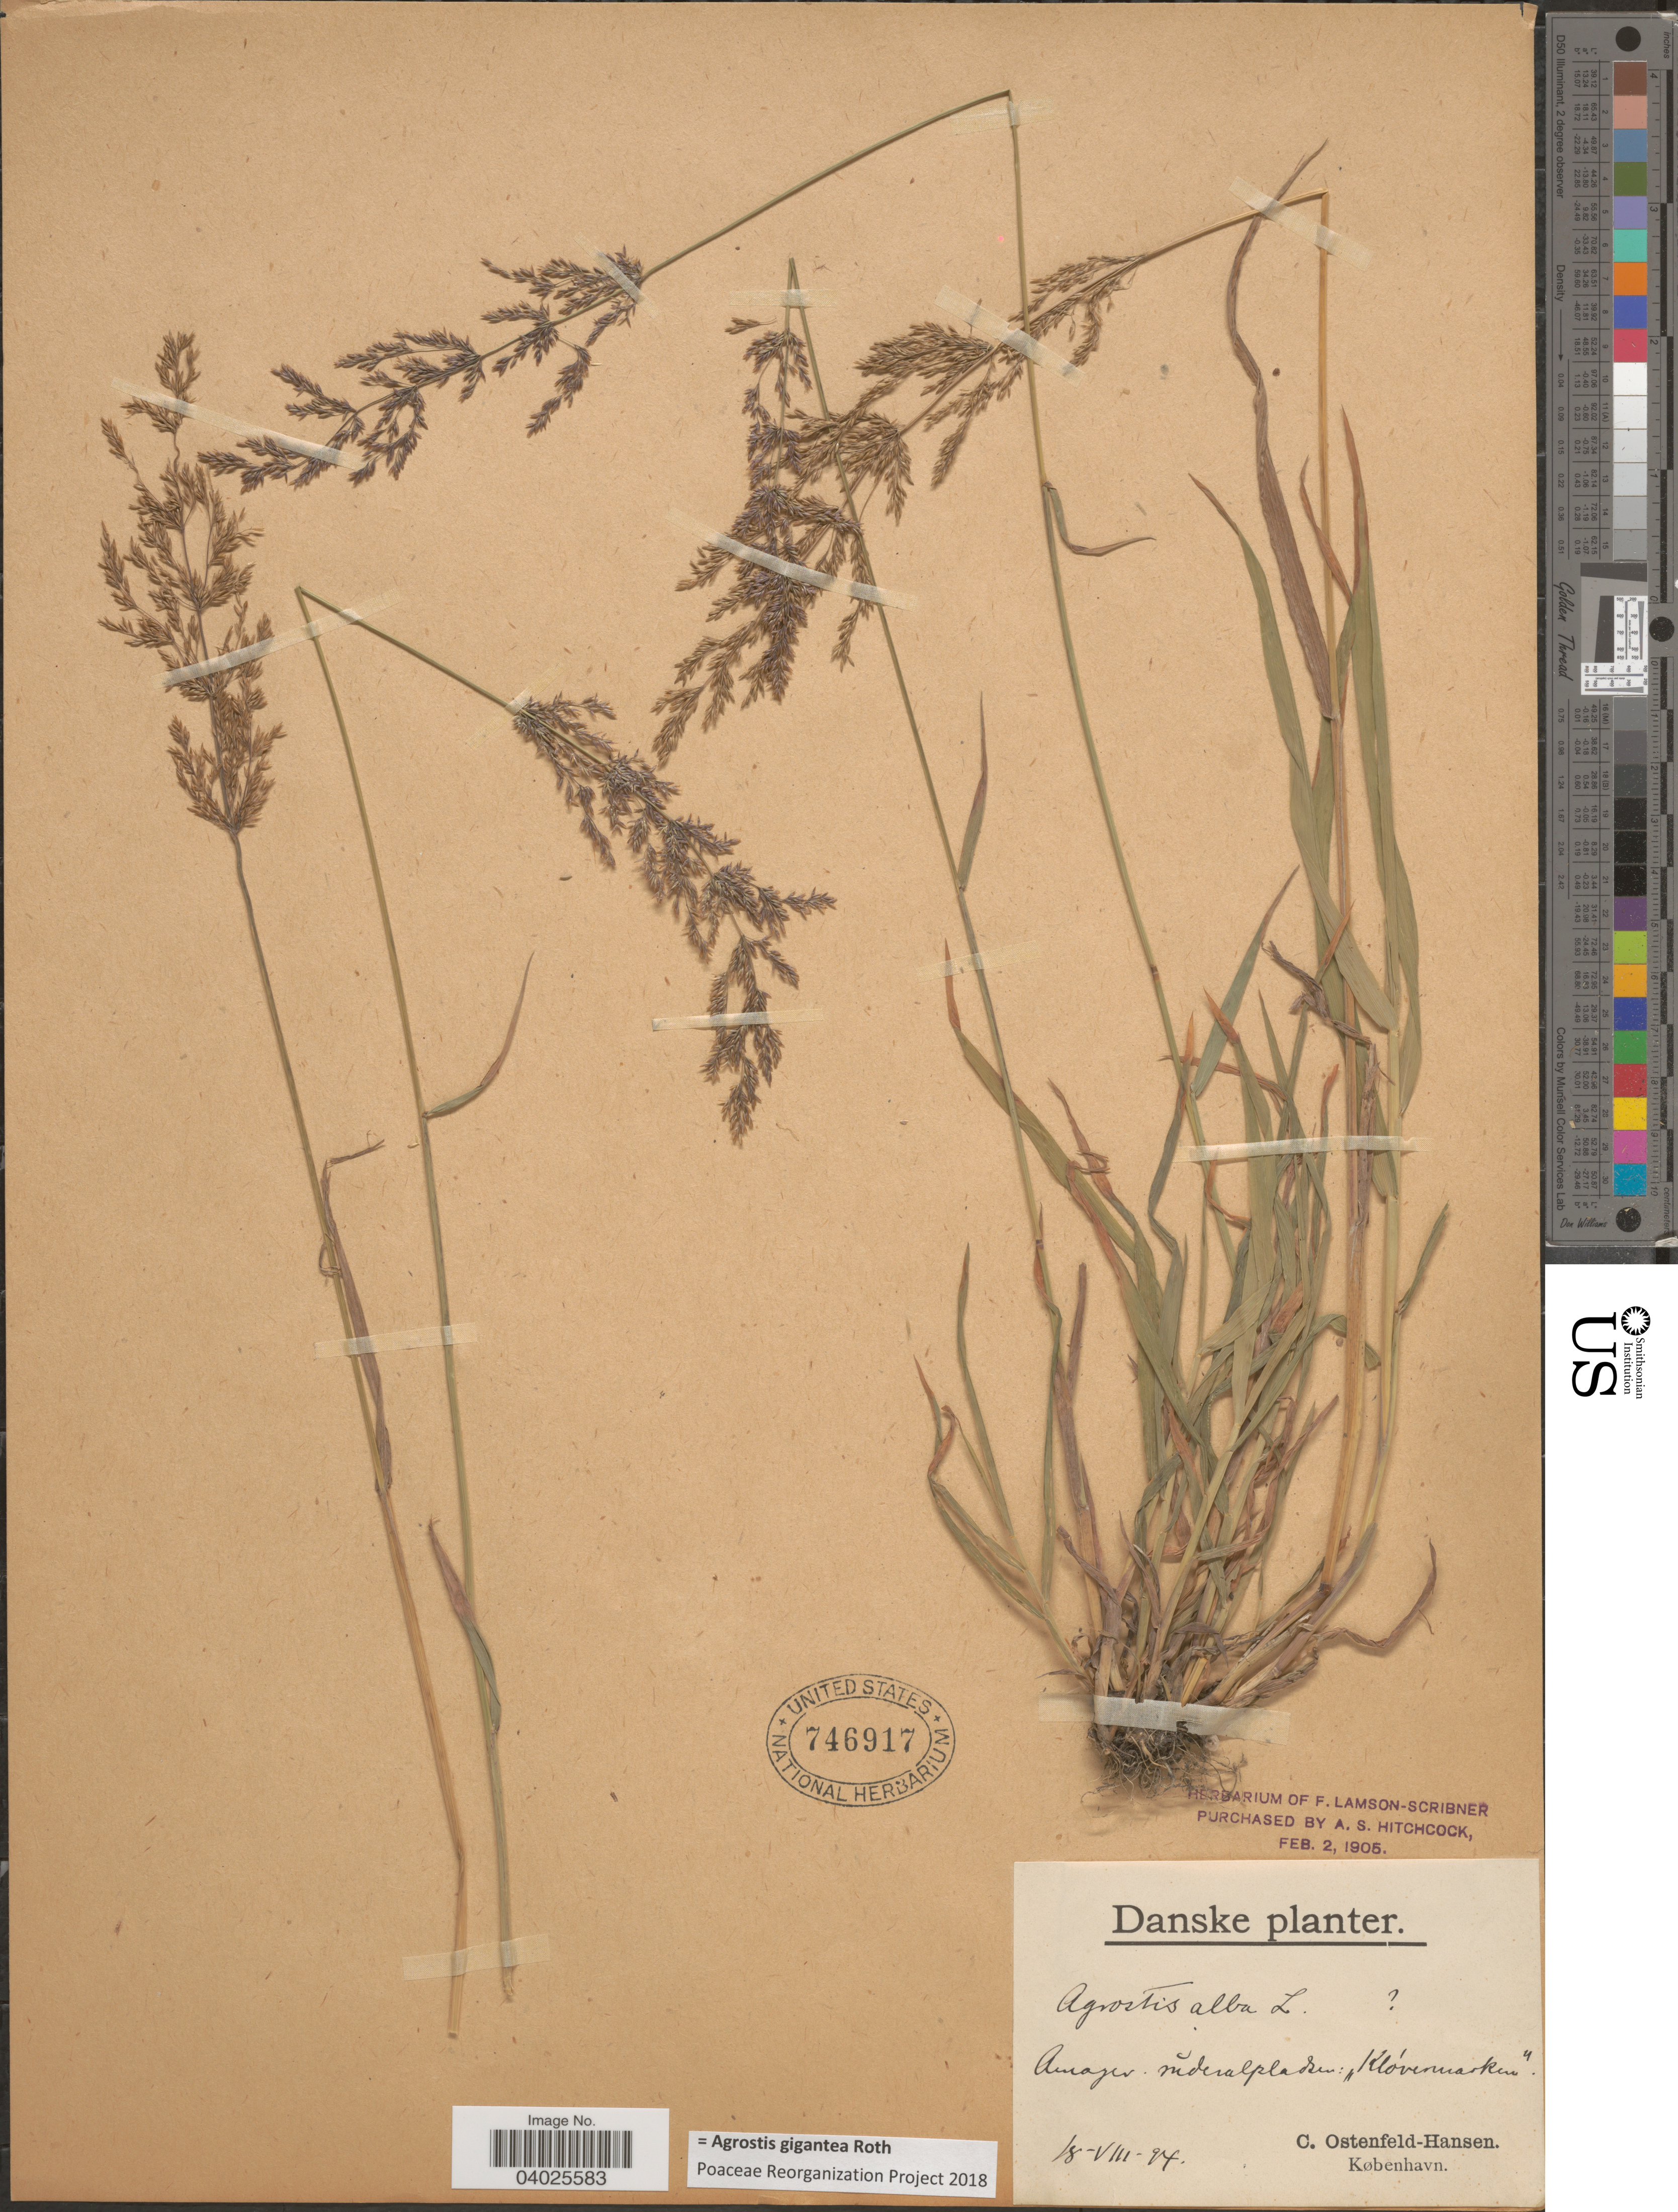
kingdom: Plantae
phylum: Tracheophyta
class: Liliopsida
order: Poales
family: Poaceae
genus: Agrostis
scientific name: Agrostis gigantea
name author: Roth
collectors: C. Ostenfeld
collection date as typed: Transcribed d/m/y: 18/8/94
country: Denmark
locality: Danske. Amager. ruderal pladsen: "Kløvermarken".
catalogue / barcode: US 746917